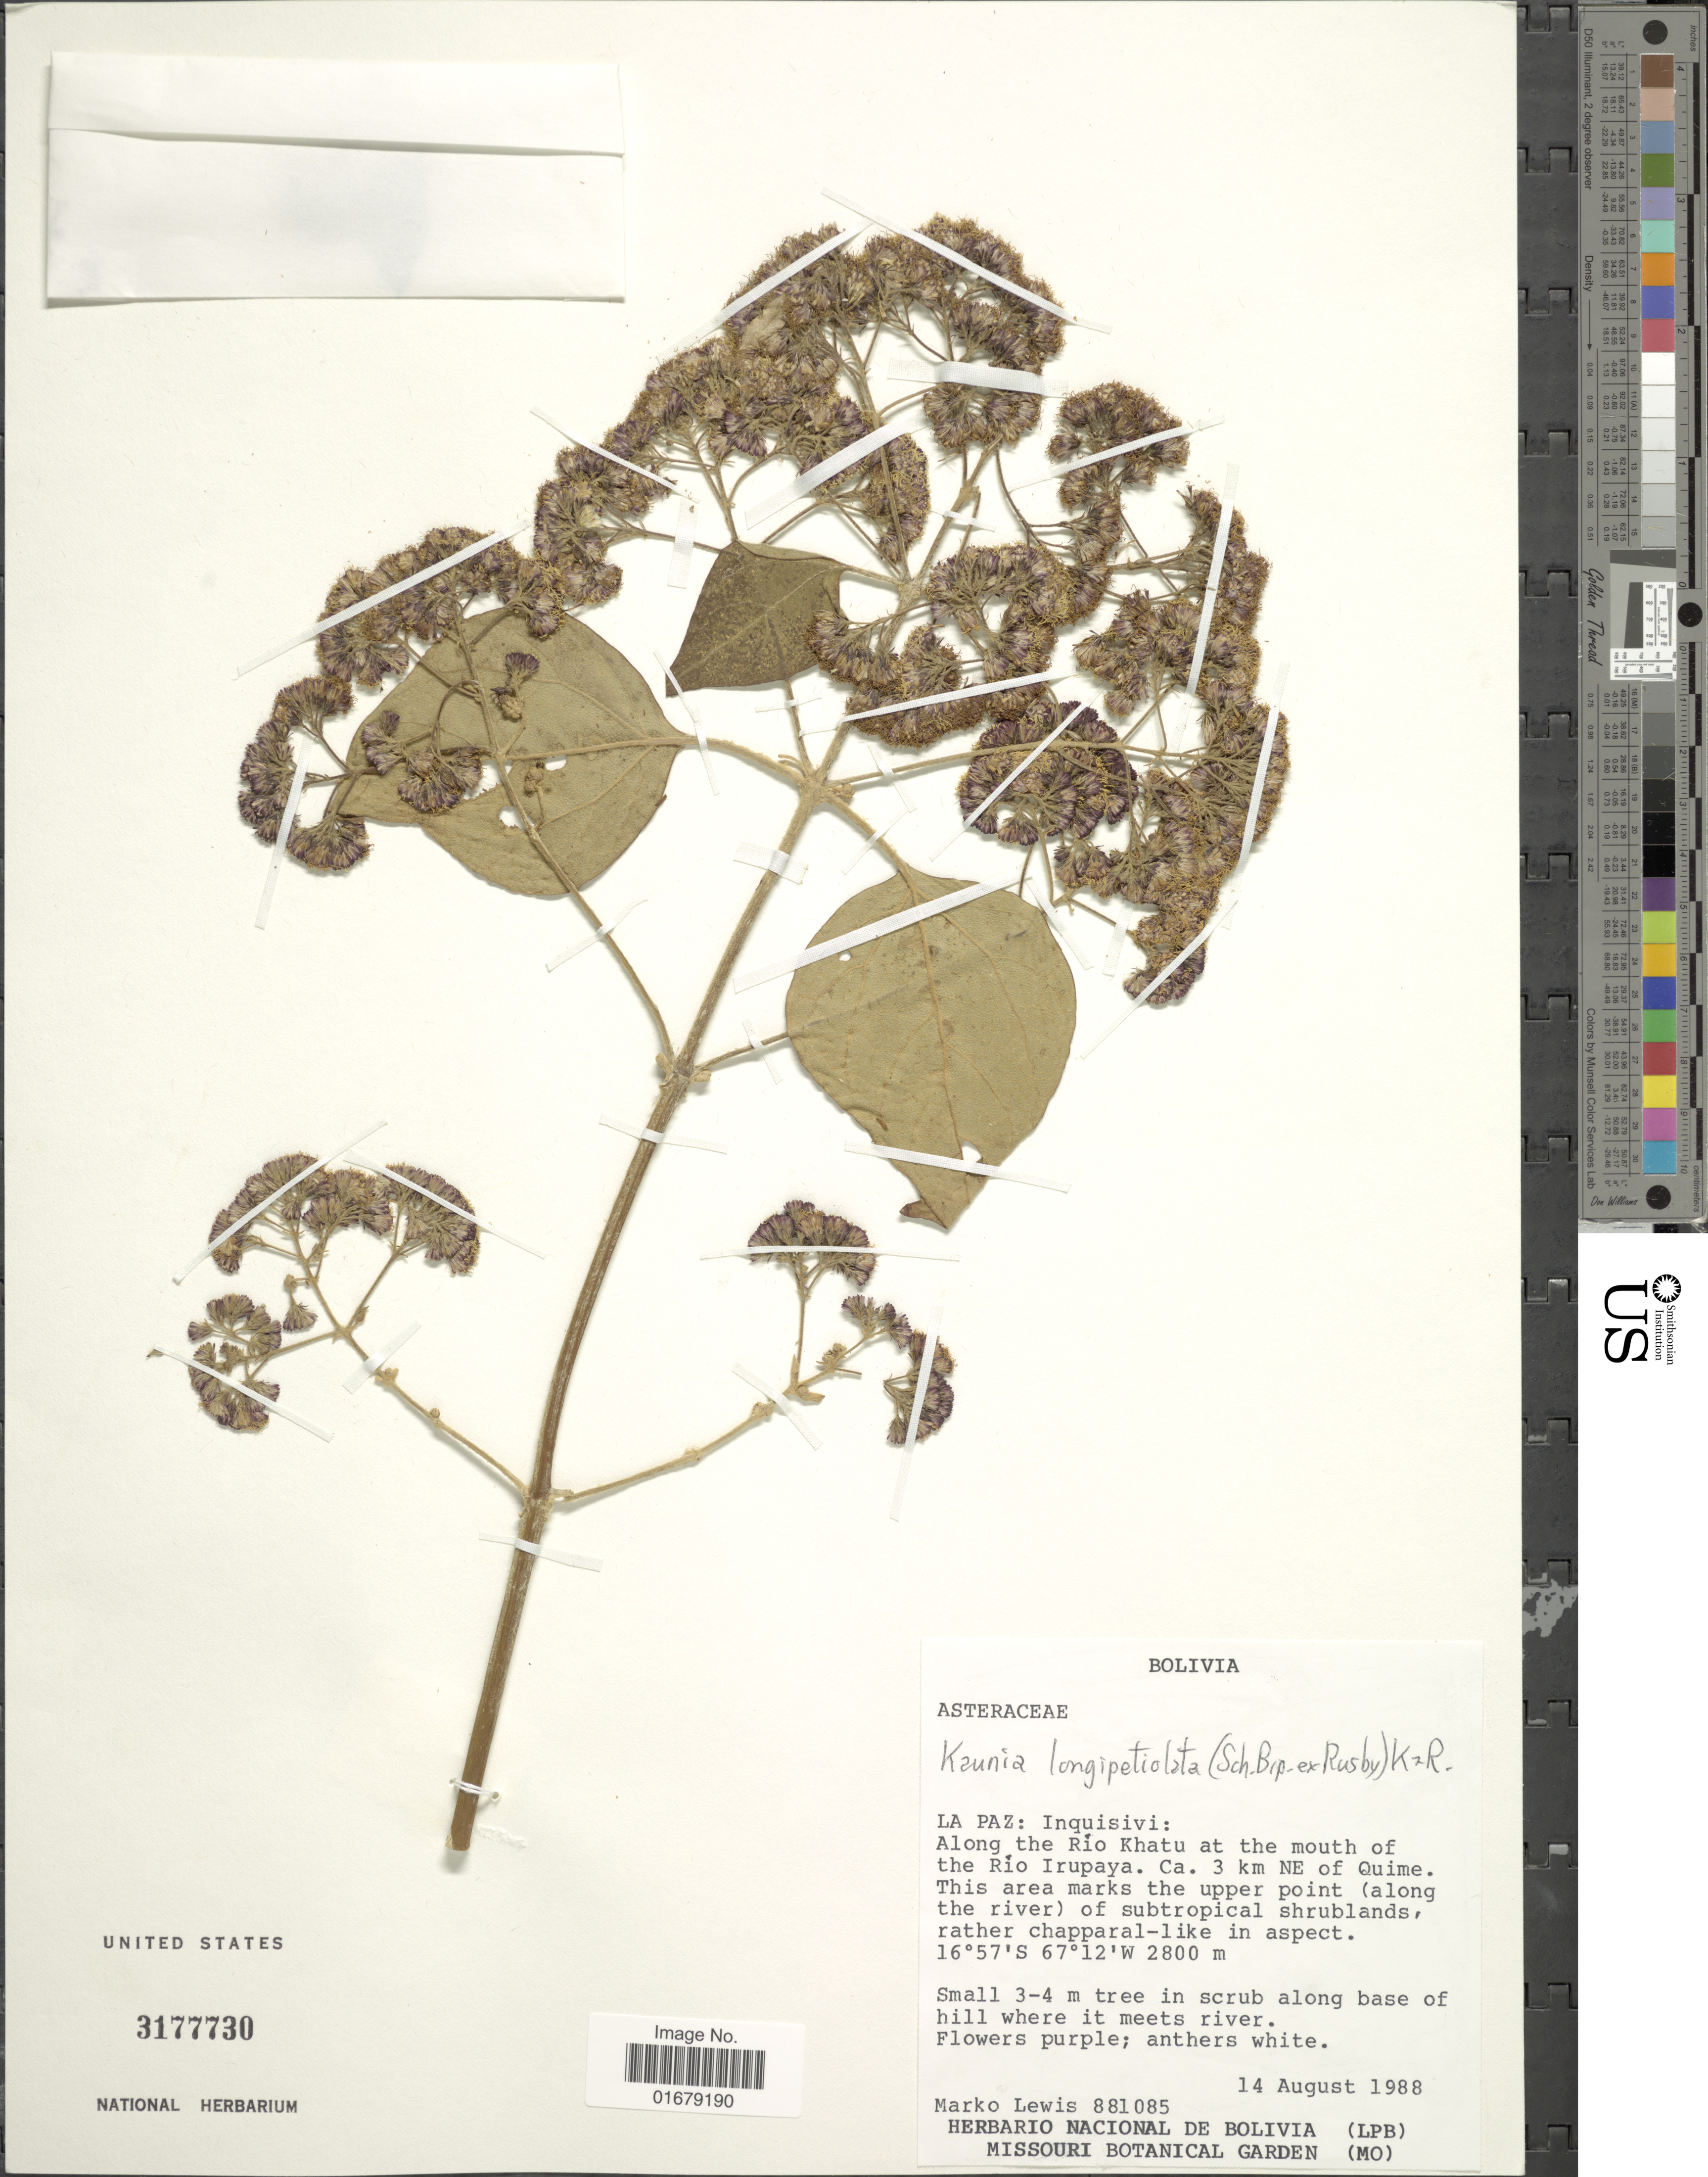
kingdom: Plantae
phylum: Tracheophyta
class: Magnoliopsida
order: Asterales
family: Asteraceae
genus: Kaunia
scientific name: Kaunia longipetiolata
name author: (Sch. Bip. ex Rusby) R.M. King & H. Rob.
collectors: M. A. Lewis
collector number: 881085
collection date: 1988-08-14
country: Bolivia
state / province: La Paz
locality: Bolivia. La Paz: Inquisivi. Along the Rio Khatu at the mouth of the Rio Irupaya. Ca. 3 km NE of Quime.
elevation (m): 2800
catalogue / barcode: US 3177730